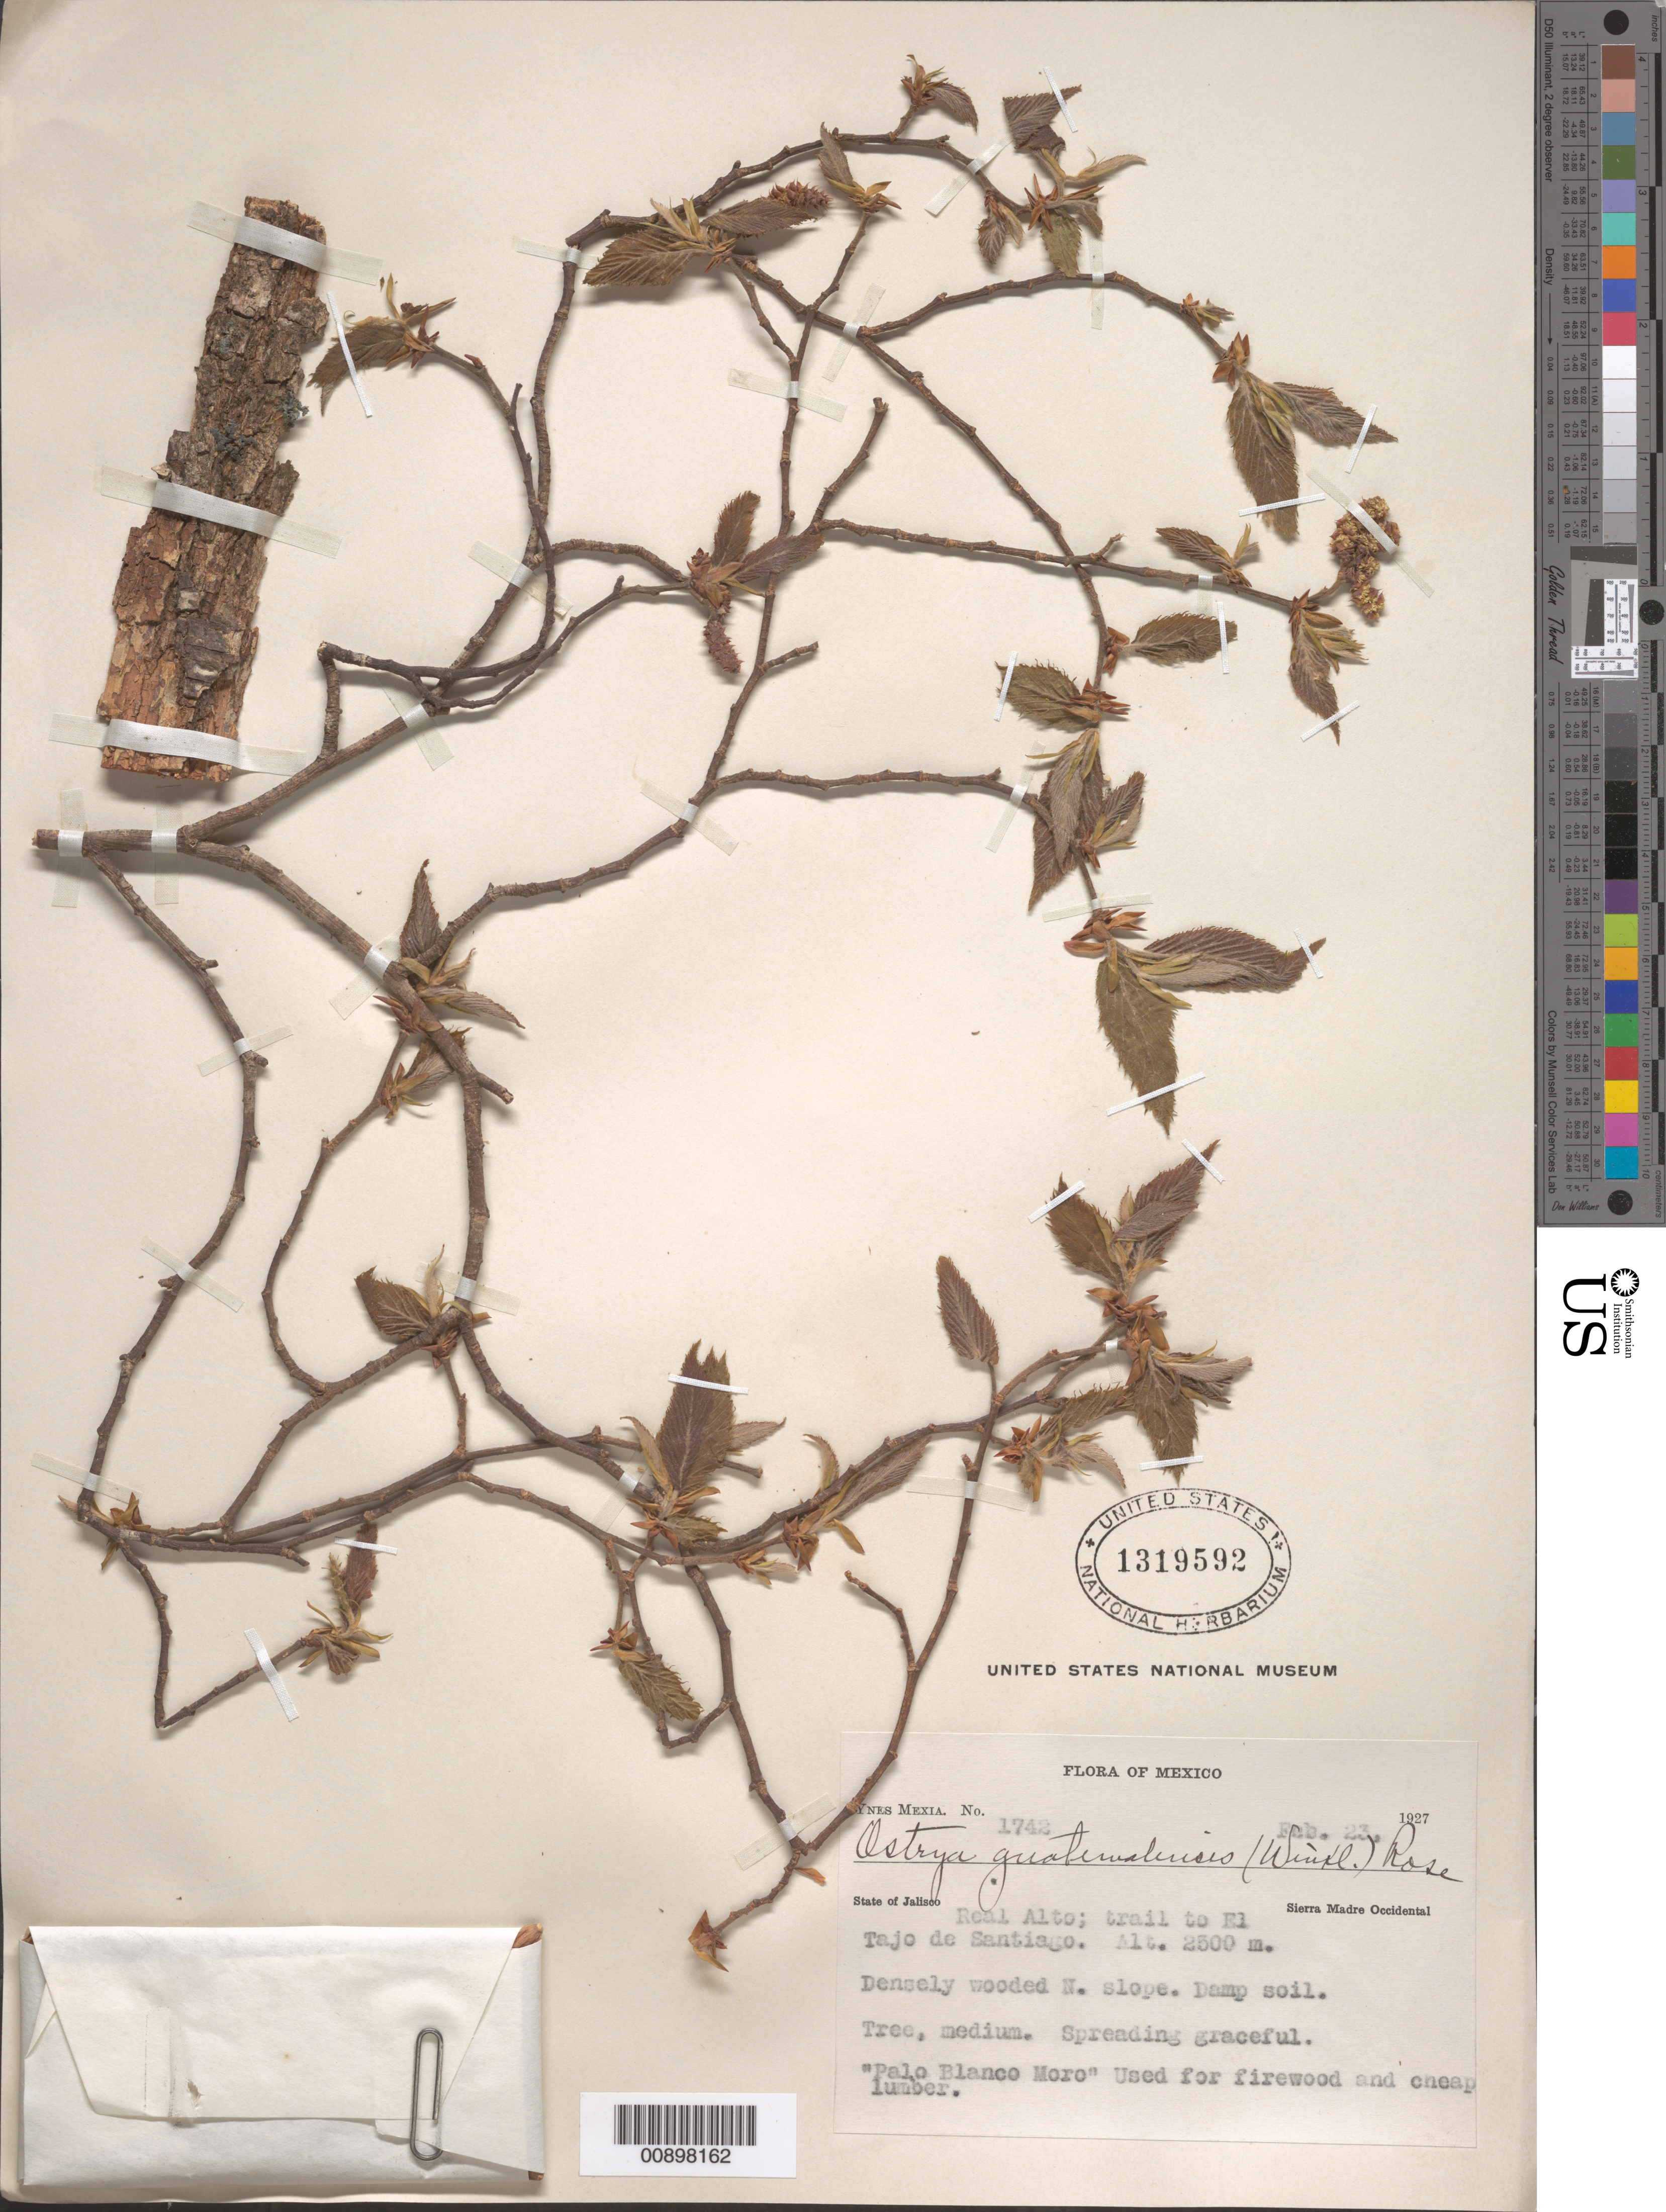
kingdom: Plantae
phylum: Tracheophyta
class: Magnoliopsida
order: Fagales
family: Betulaceae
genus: Ostrya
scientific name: Ostrya guatemalensis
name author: (H.J.P. Winkl.) Rose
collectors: Y. Mexia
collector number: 1742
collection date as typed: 23 Feb 1927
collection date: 1927-02-23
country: Mexico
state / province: Jalisco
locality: Real Alto; Trail to El Tajo de Santiago. State of Jalisco. Sierra Madre Occidental.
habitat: Densely wooded N. slope. Damp soil.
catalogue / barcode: US 1319592